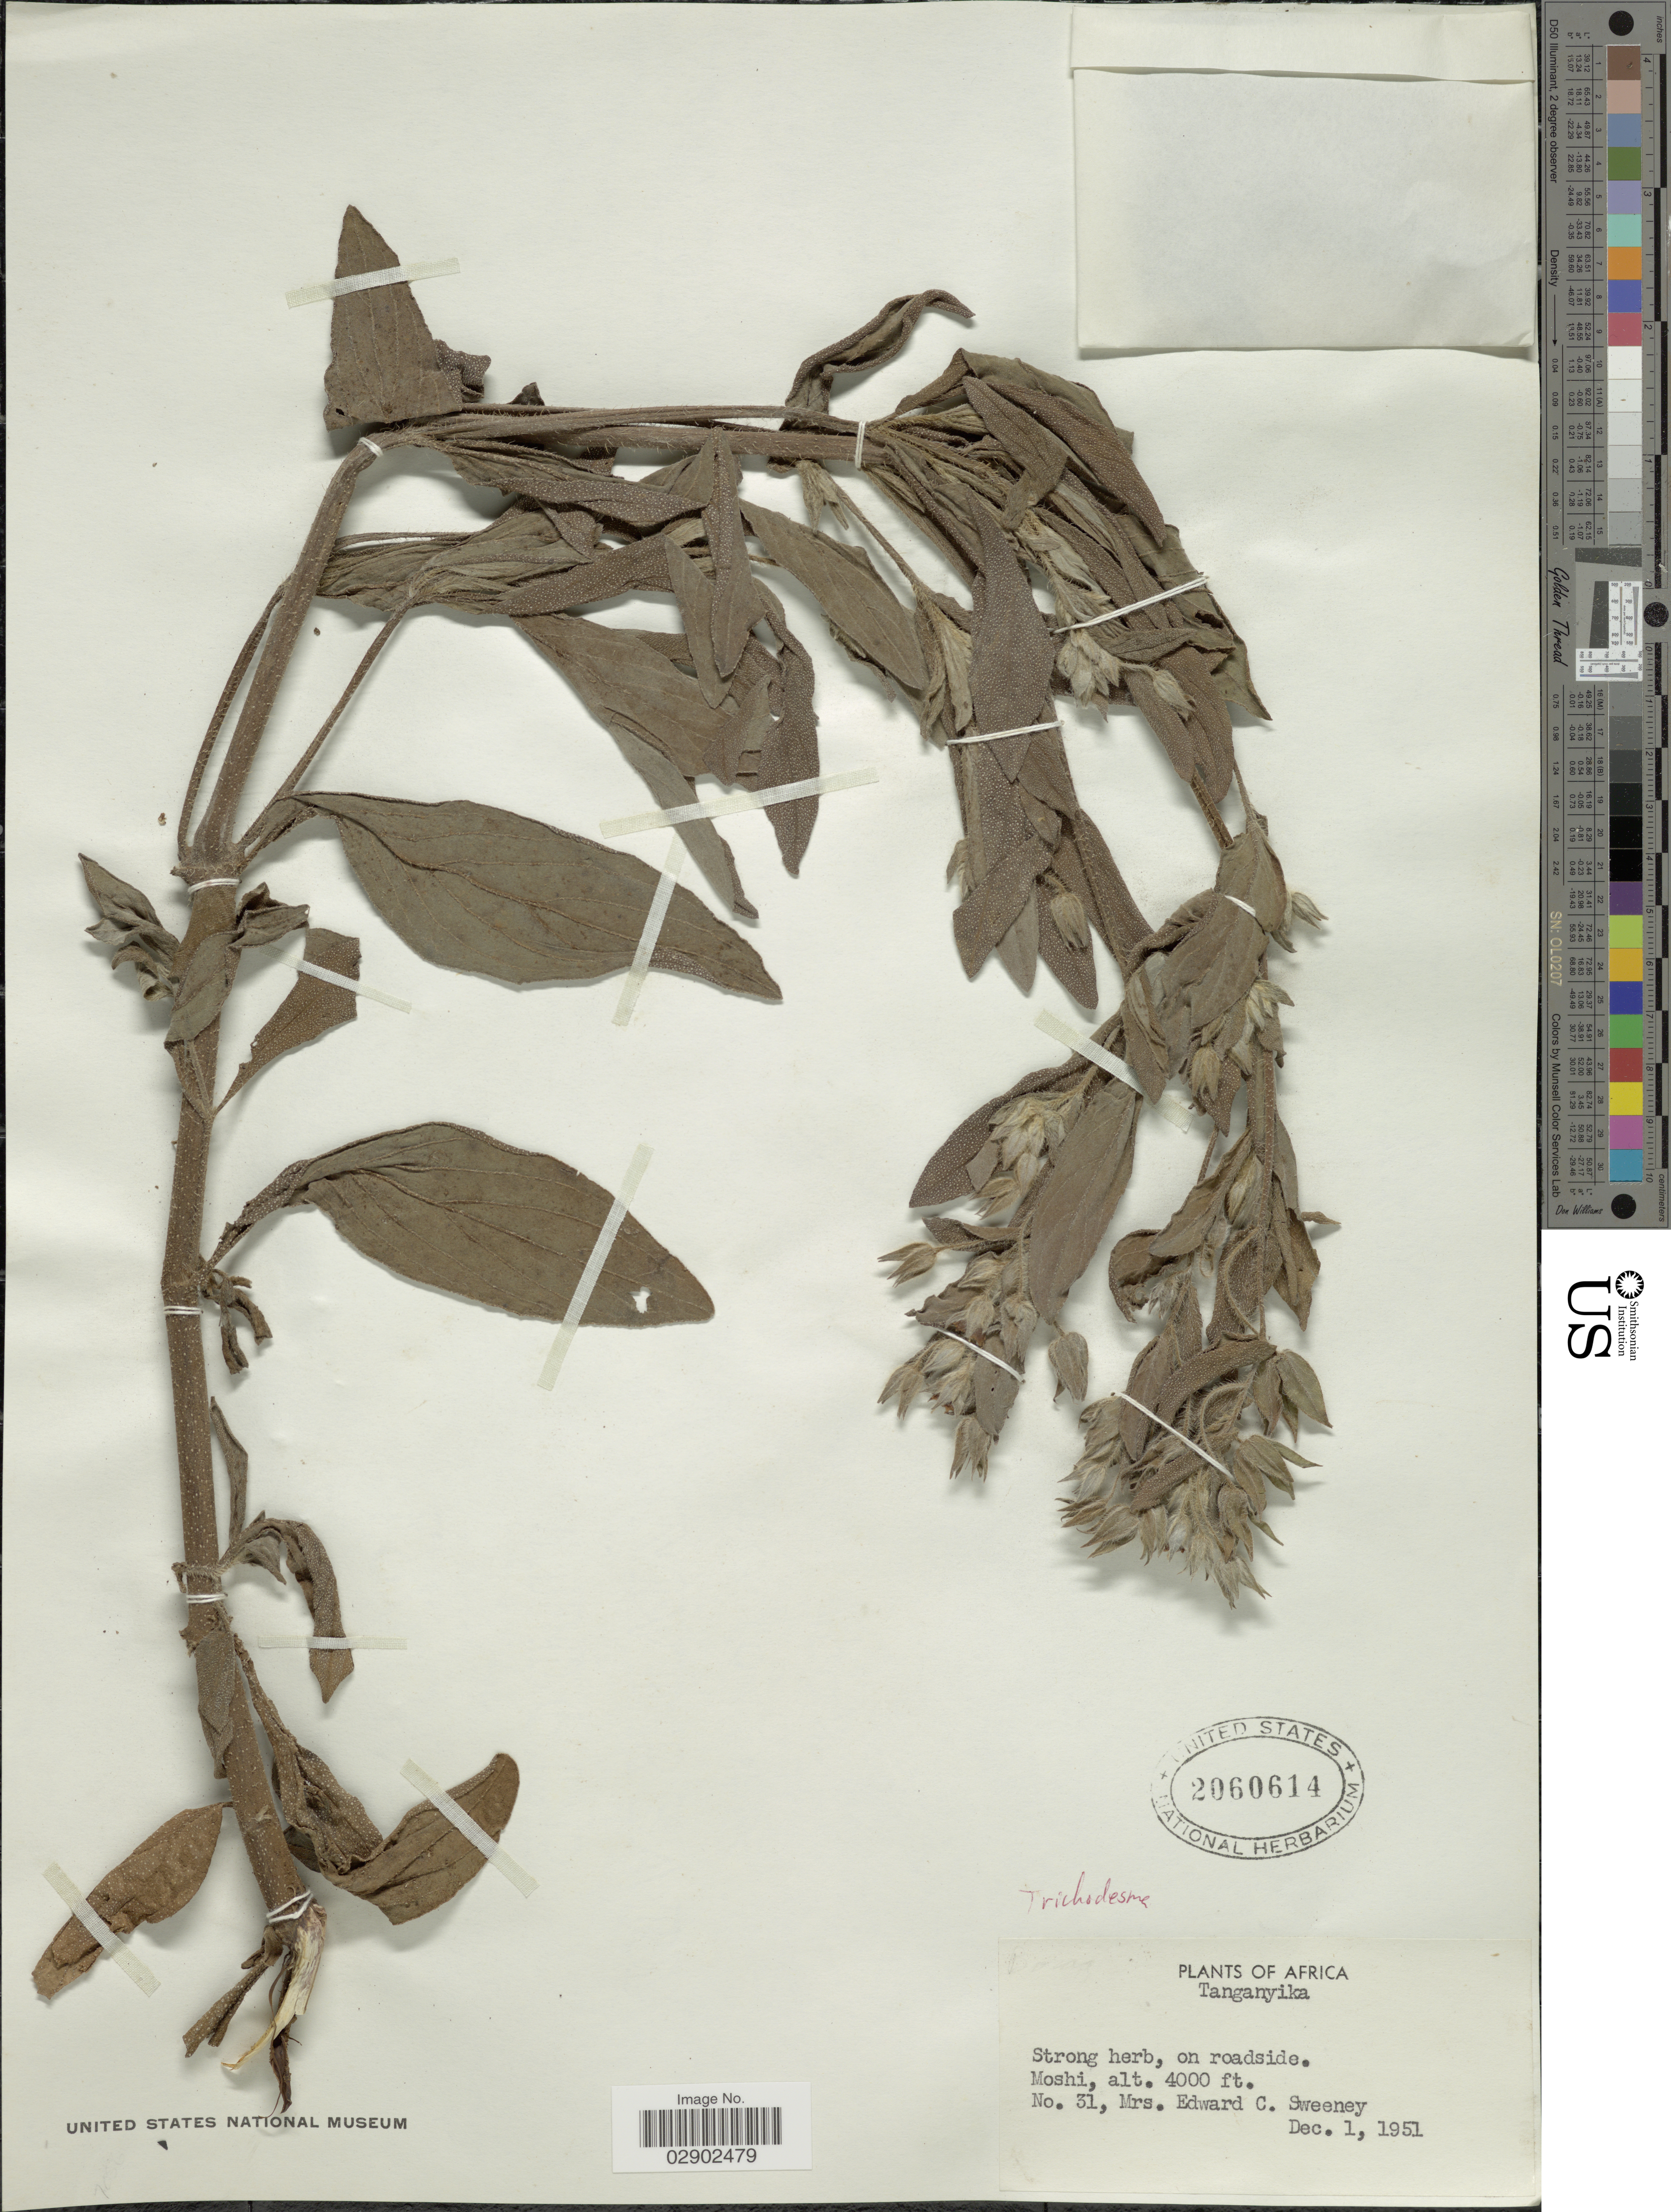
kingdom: Plantae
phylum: Tracheophyta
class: Magnoliopsida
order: Boraginales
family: Boraginaceae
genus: Trichodesma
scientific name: Trichodesma sp.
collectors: E. Sweeney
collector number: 31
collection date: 1951-12-01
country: Tanzania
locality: Tanganyika. Moshi.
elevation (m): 1219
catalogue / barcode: US 2060614